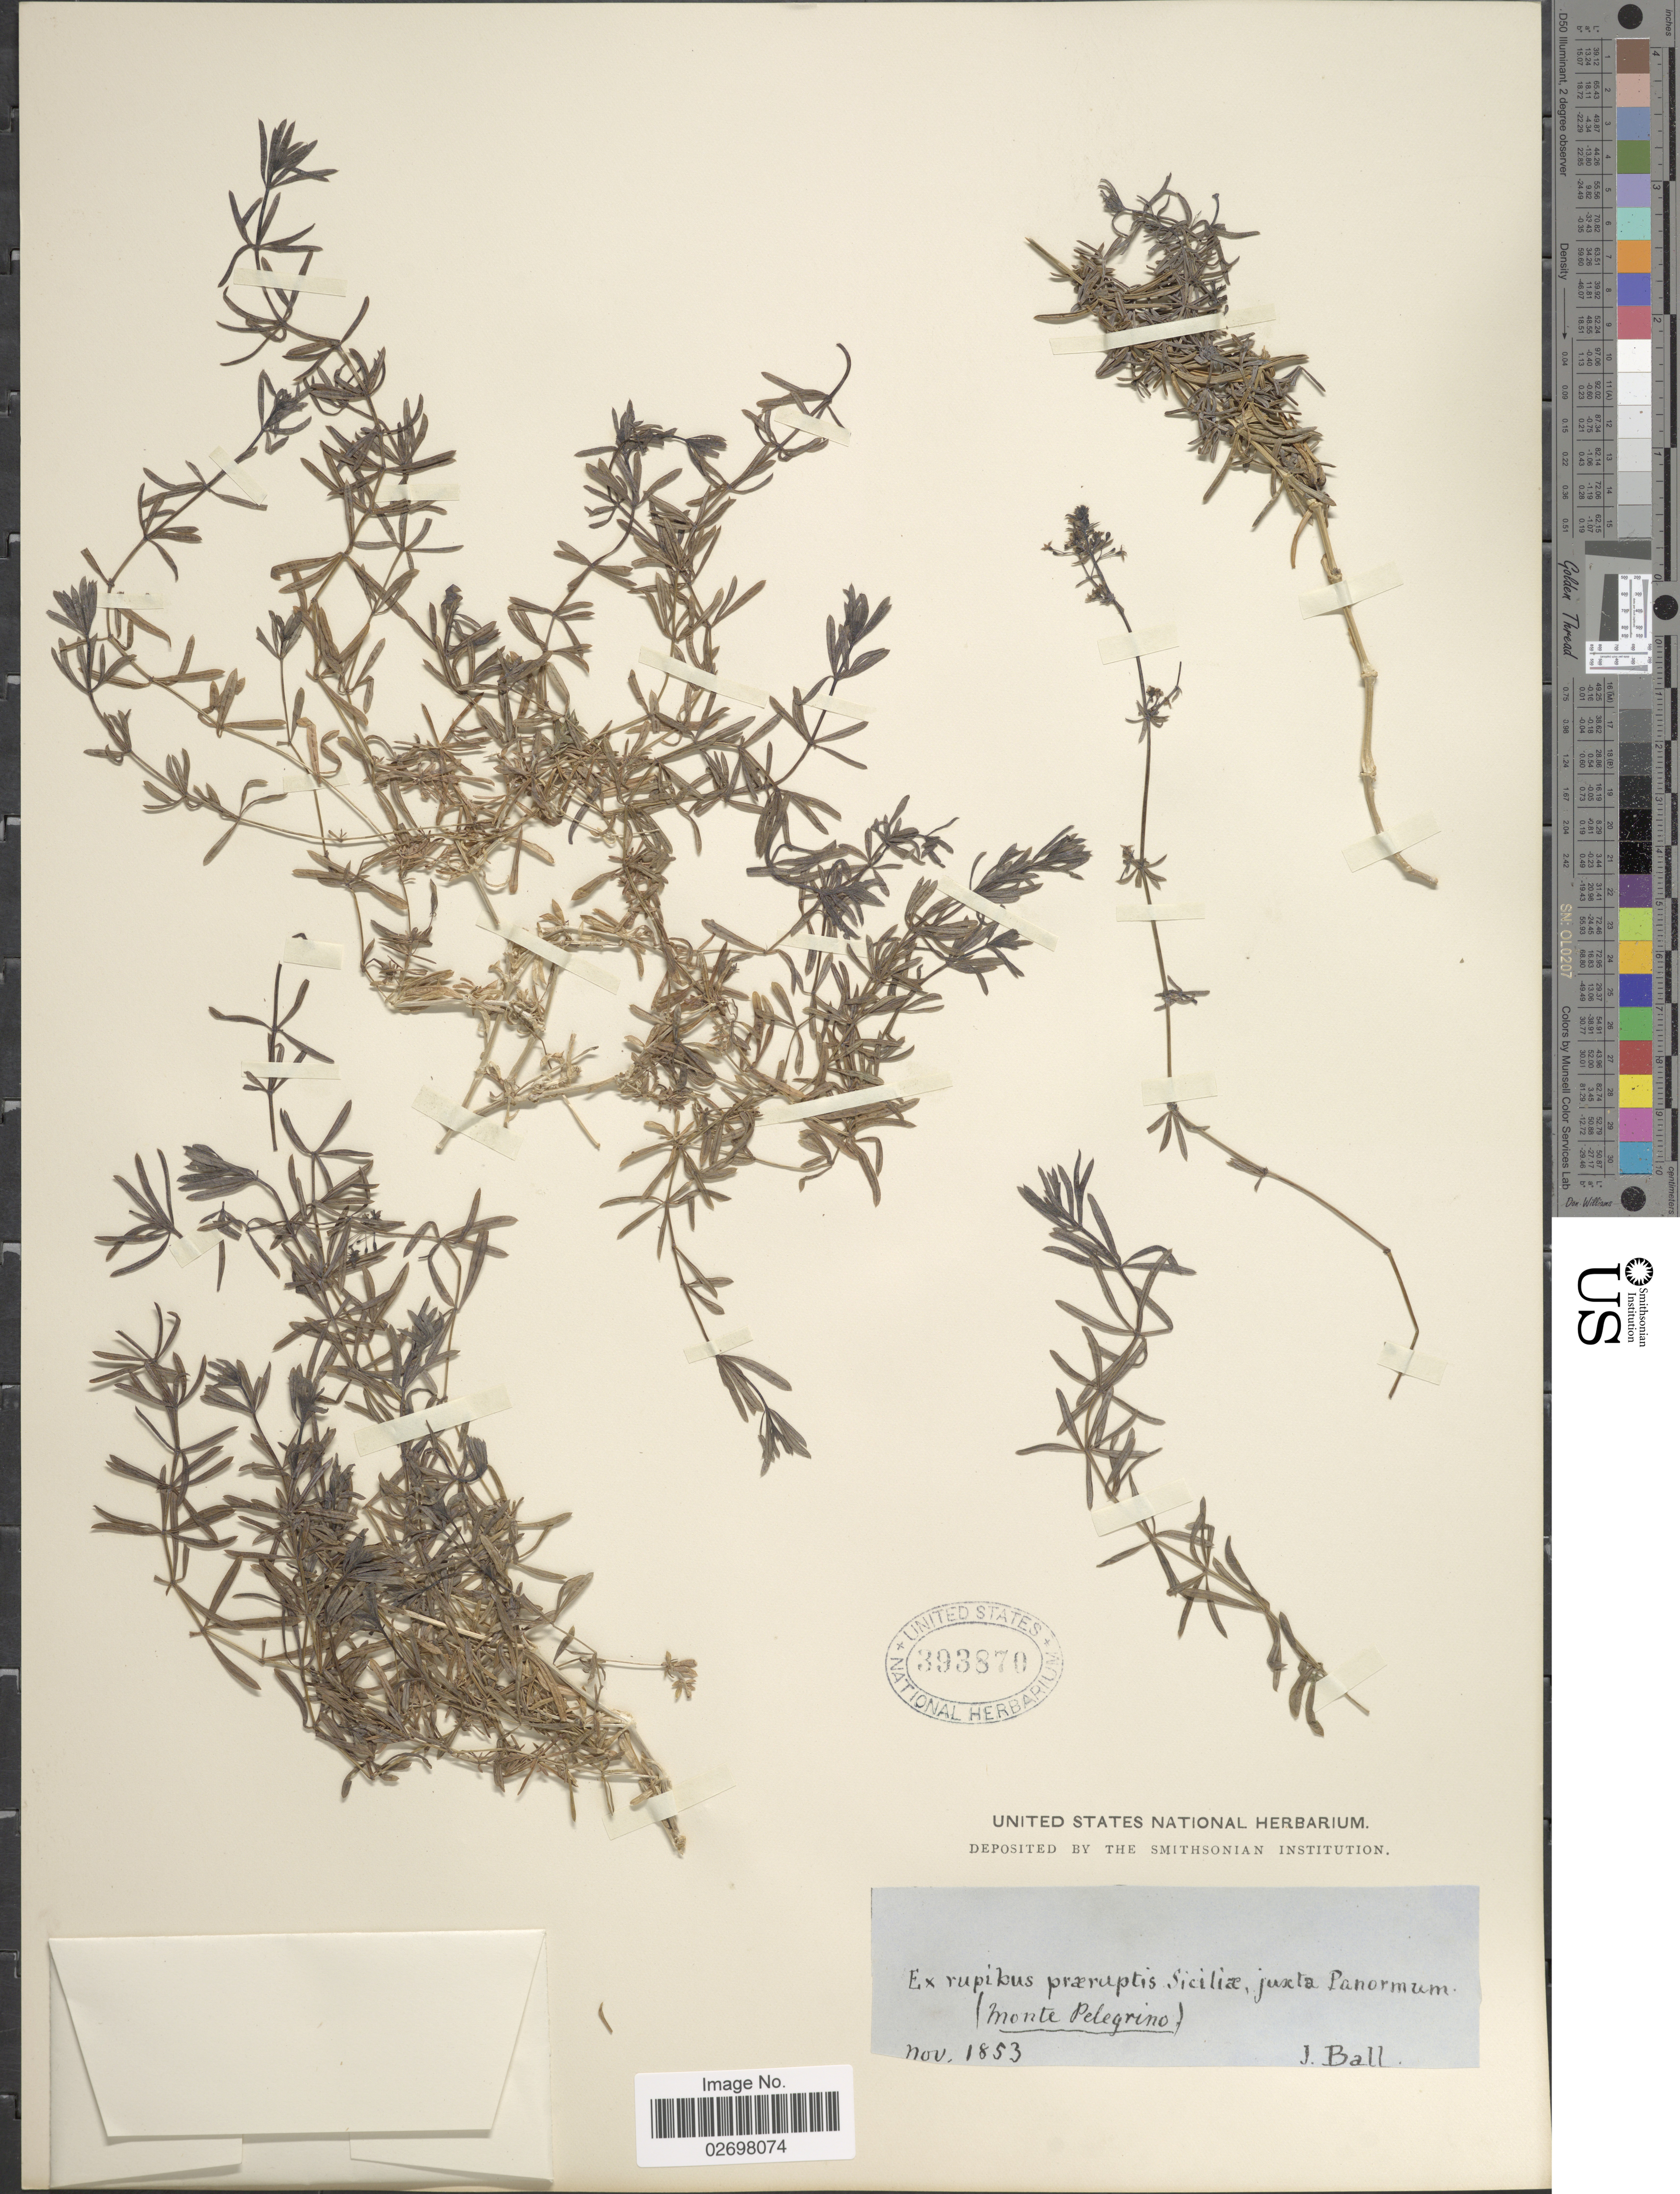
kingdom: Plantae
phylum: Tracheophyta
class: Magnoliopsida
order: Gentianales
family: Rubiaceae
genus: Galium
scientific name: Galium sp.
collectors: J. Ball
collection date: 1853-11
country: Italy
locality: Rupibus præruptis Siciliæ, juxta Panormum (monte Pelegrimo)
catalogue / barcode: US 393870